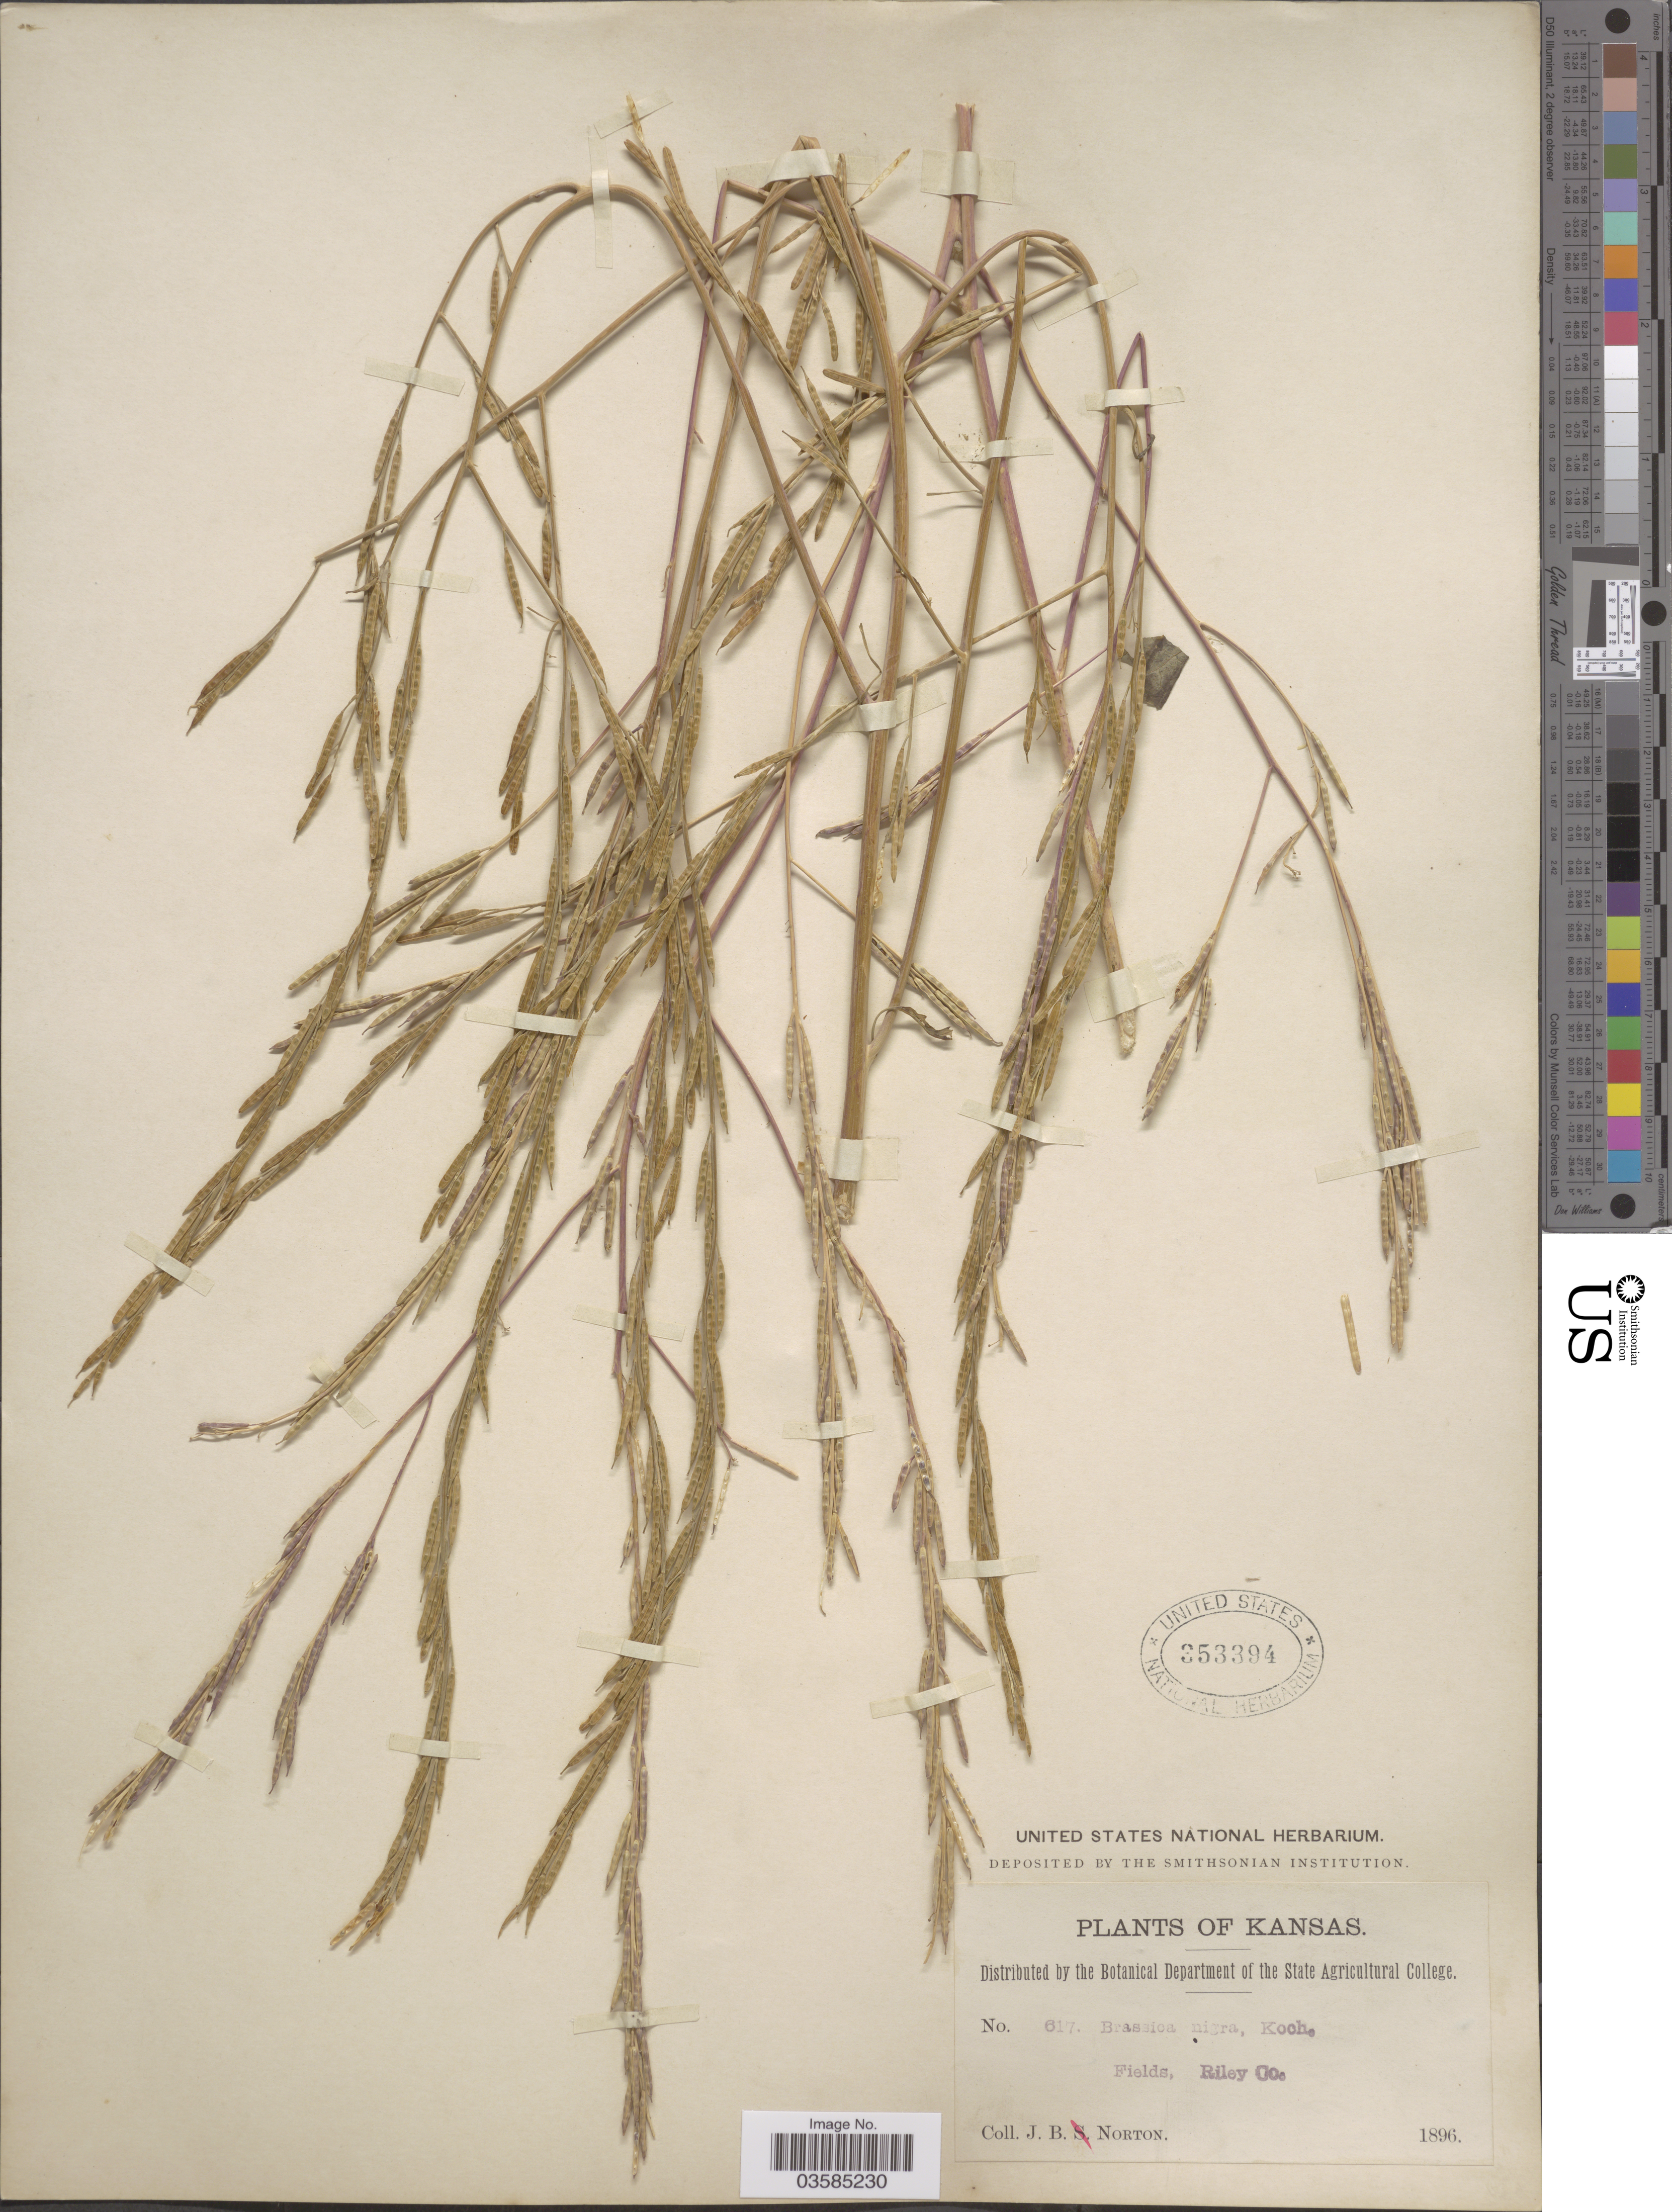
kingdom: Plantae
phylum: Tracheophyta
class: Magnoliopsida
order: Brassicales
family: Brassicaceae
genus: Brassica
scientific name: Brassica nigra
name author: (L.) W.D.J. Koch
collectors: J. B. Norton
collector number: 617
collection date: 1896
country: United States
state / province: Kansas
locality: Fields, Riley Co.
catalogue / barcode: US 353394